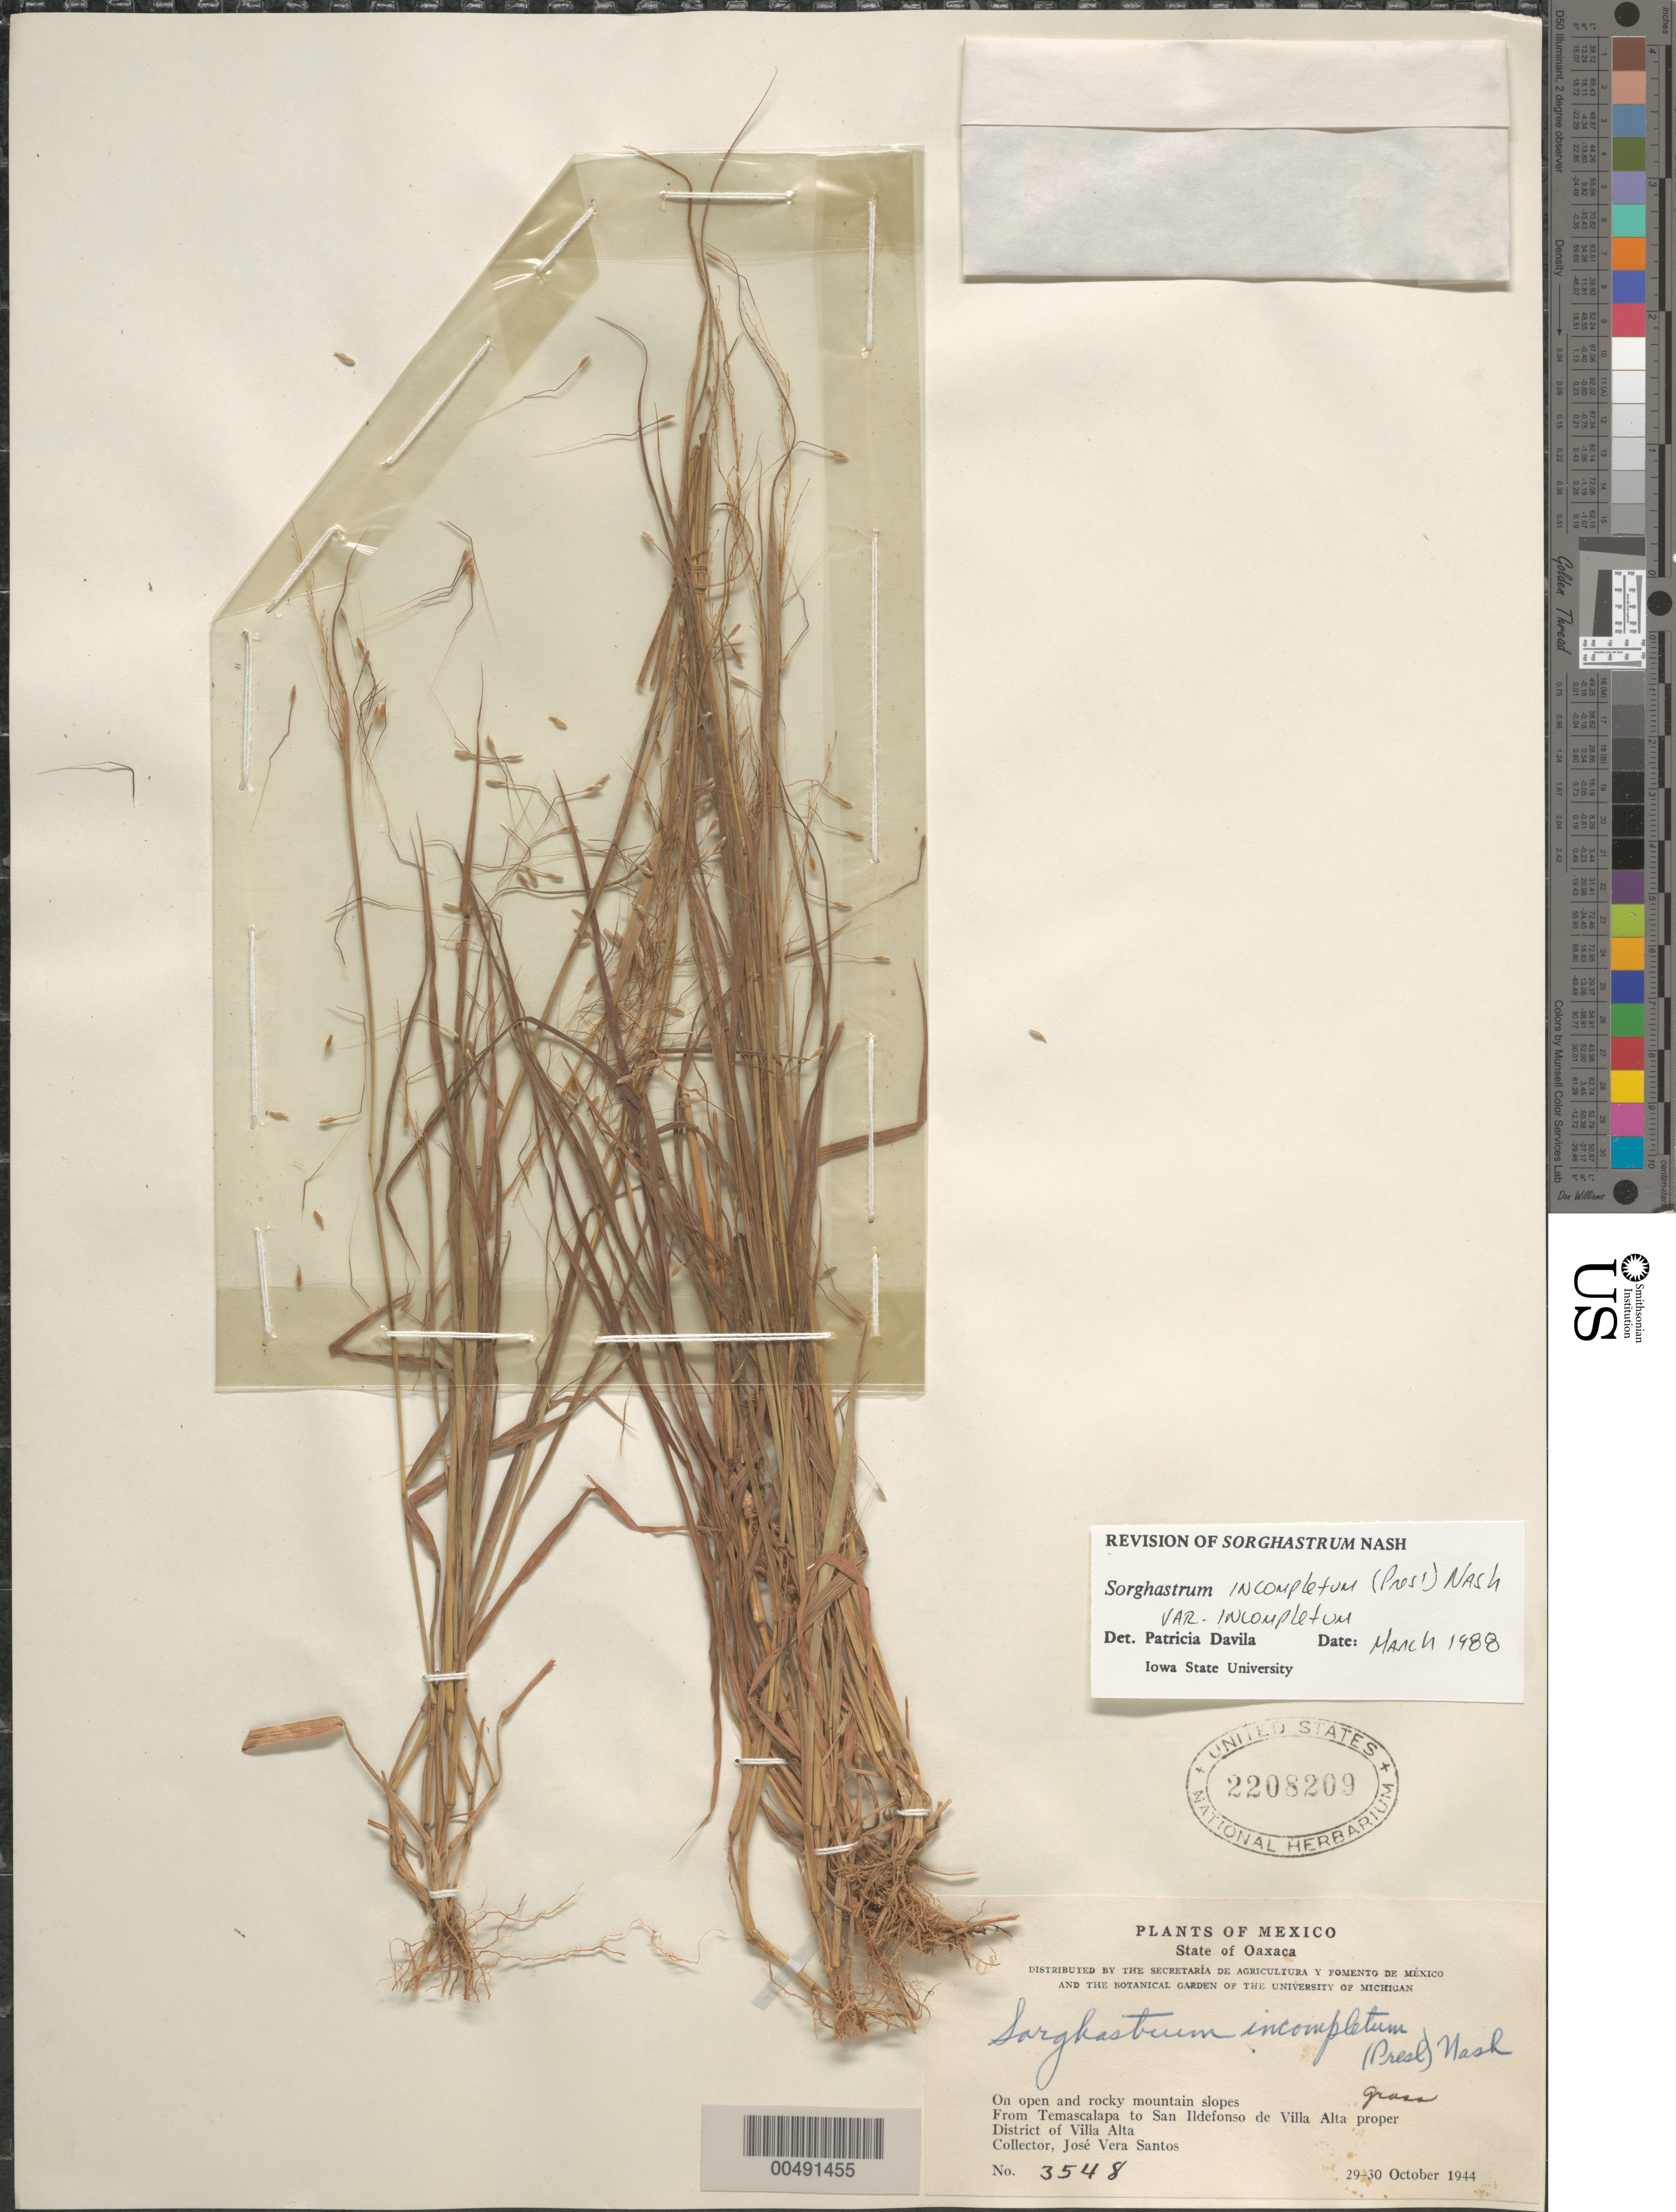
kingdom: Plantae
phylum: Tracheophyta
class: Liliopsida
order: Poales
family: Poaceae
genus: Sorghastrum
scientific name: Sorghastrum incompletum var. incompletum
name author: (J. Presl) Nash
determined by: Dávila, P. D.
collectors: J. V. Santos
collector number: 3548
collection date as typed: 29 Oct 1944 to 30 Oct 1944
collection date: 1944-10-29/1944-10-30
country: Mexico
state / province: Oaxaca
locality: From Temascalapa to San Ildefonso de Villa Alta proper, Dist of Villa Alta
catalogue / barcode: US 2208209